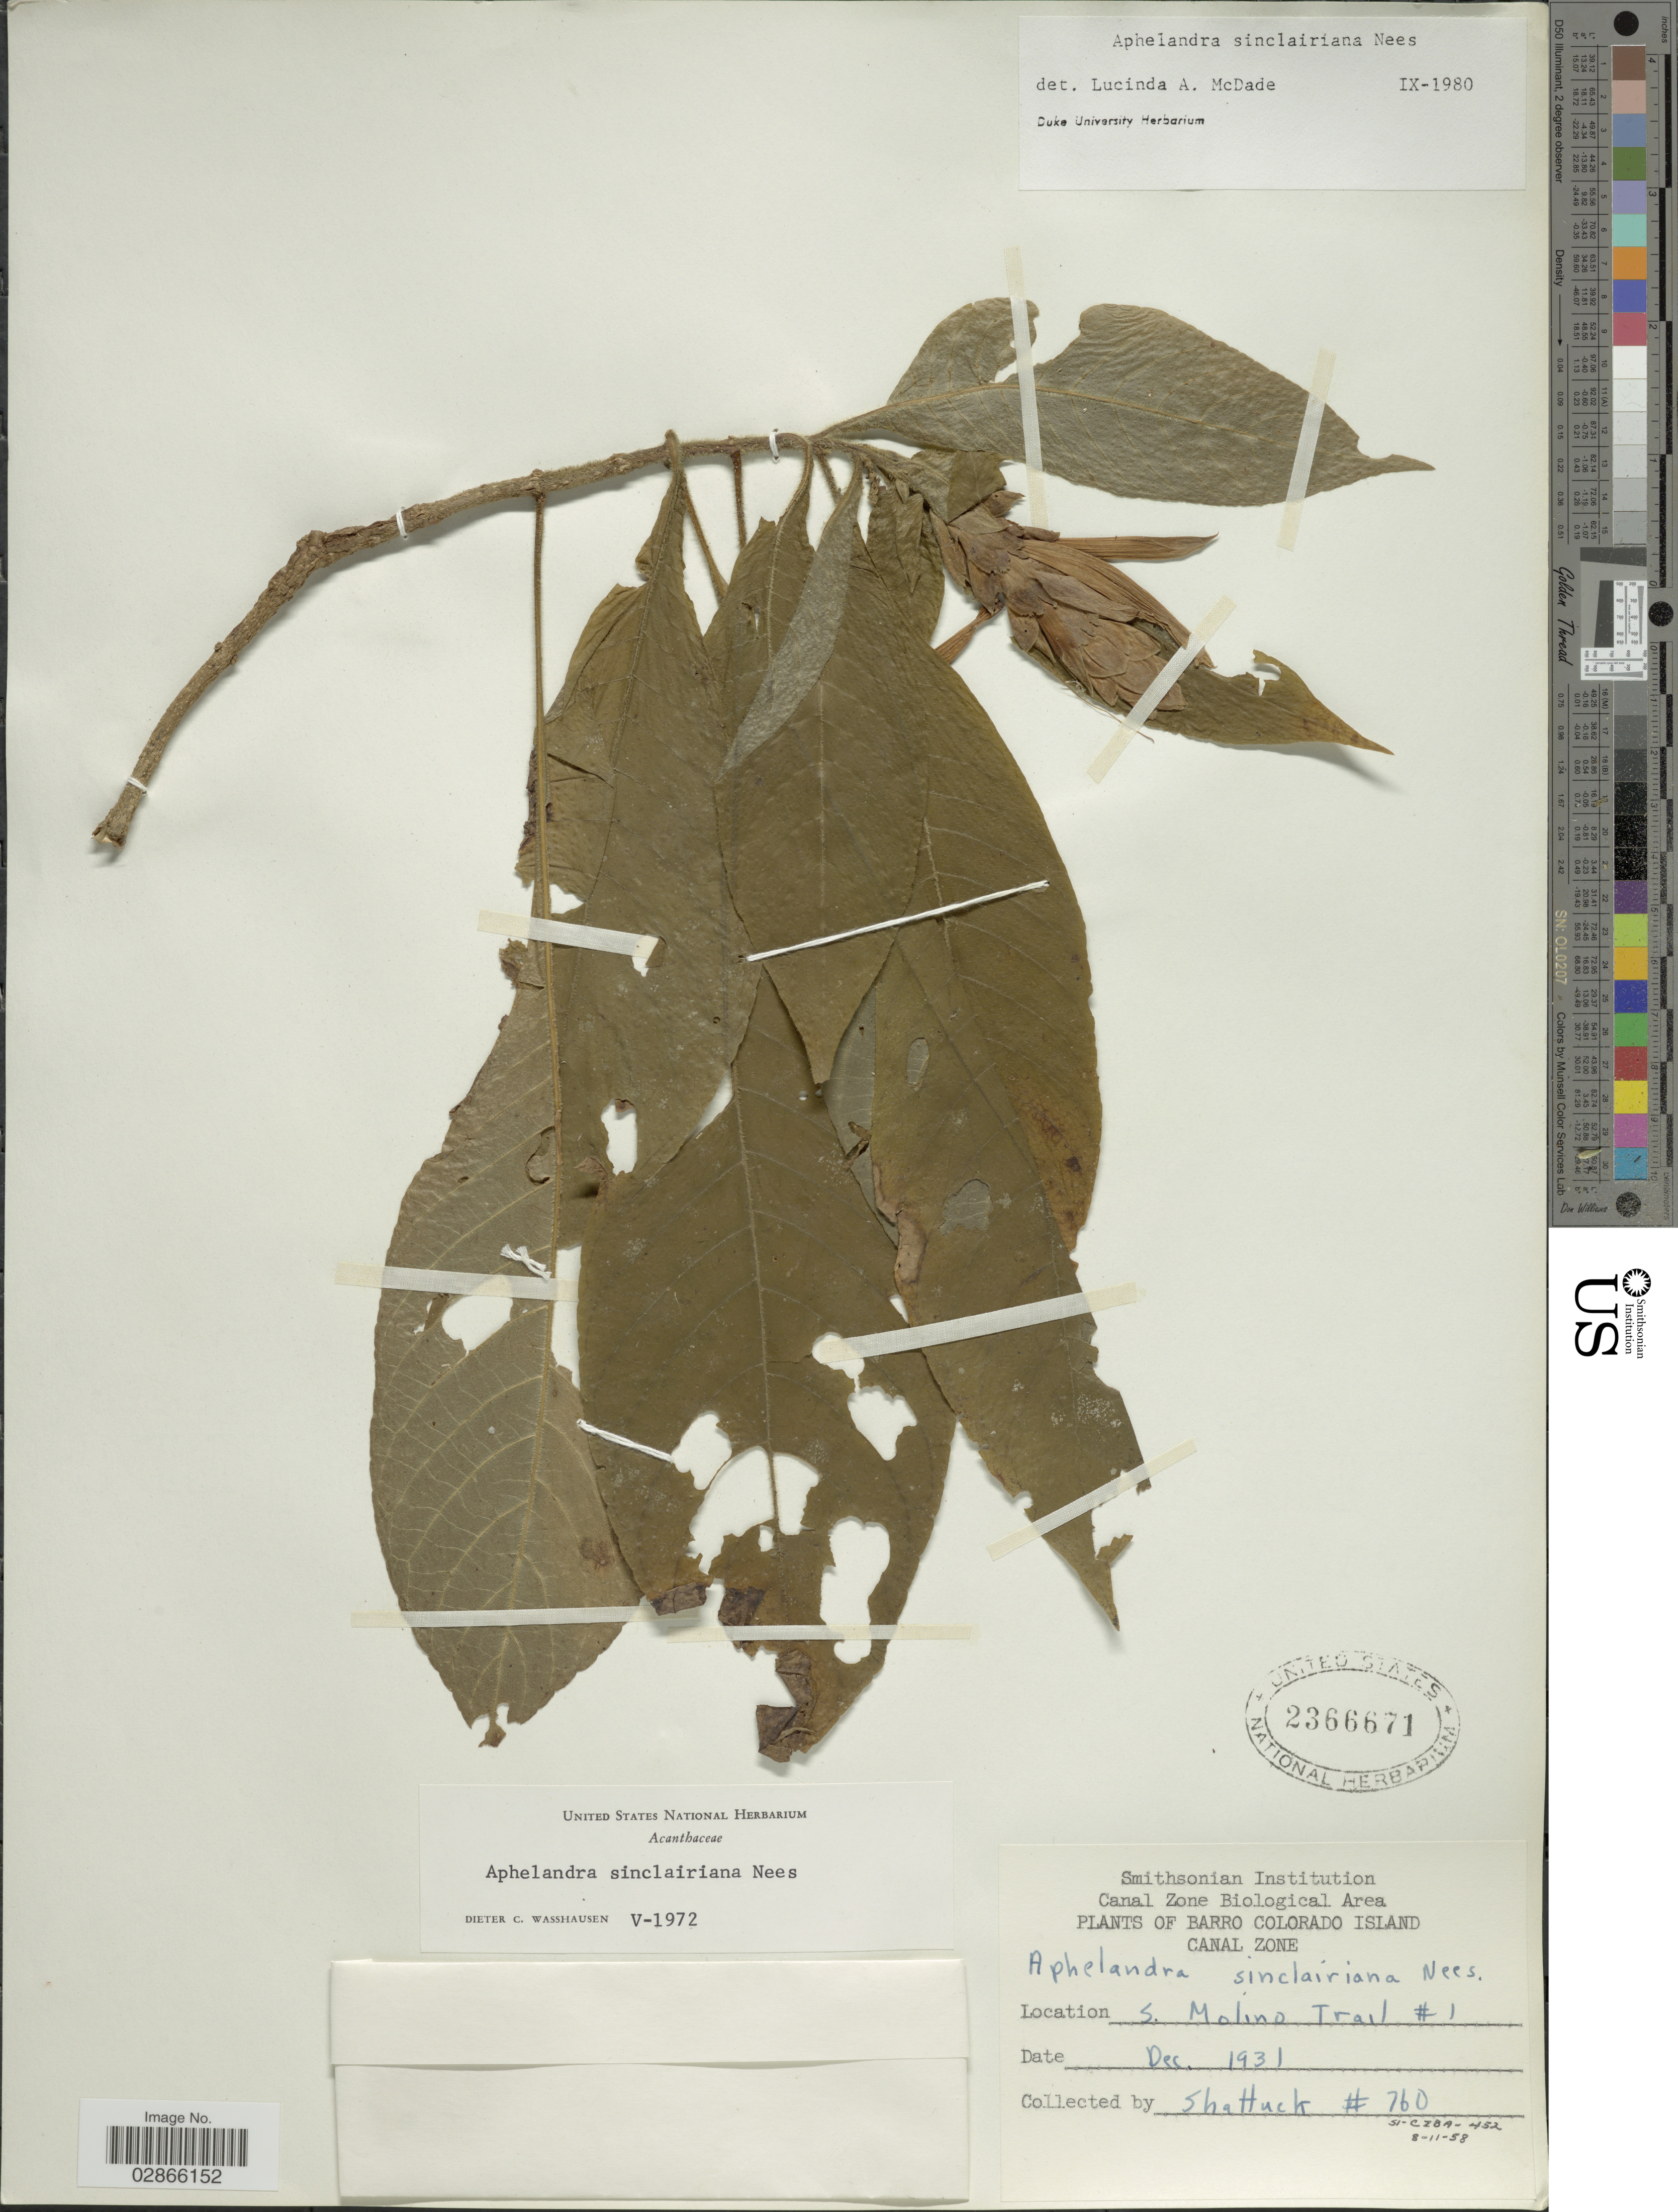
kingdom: Plantae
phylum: Tracheophyta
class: Magnoliopsida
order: Lamiales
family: Acanthaceae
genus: Aphelandra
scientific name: Aphelandra sinclairiana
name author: Nees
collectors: Shattuck, --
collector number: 760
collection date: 1931-12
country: Panama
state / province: Panamá Oeste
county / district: Canal Zone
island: Barro Colorado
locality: Barro Colorado Island, Canal Zone. S. Molino Trail #1.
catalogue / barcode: US 2366671